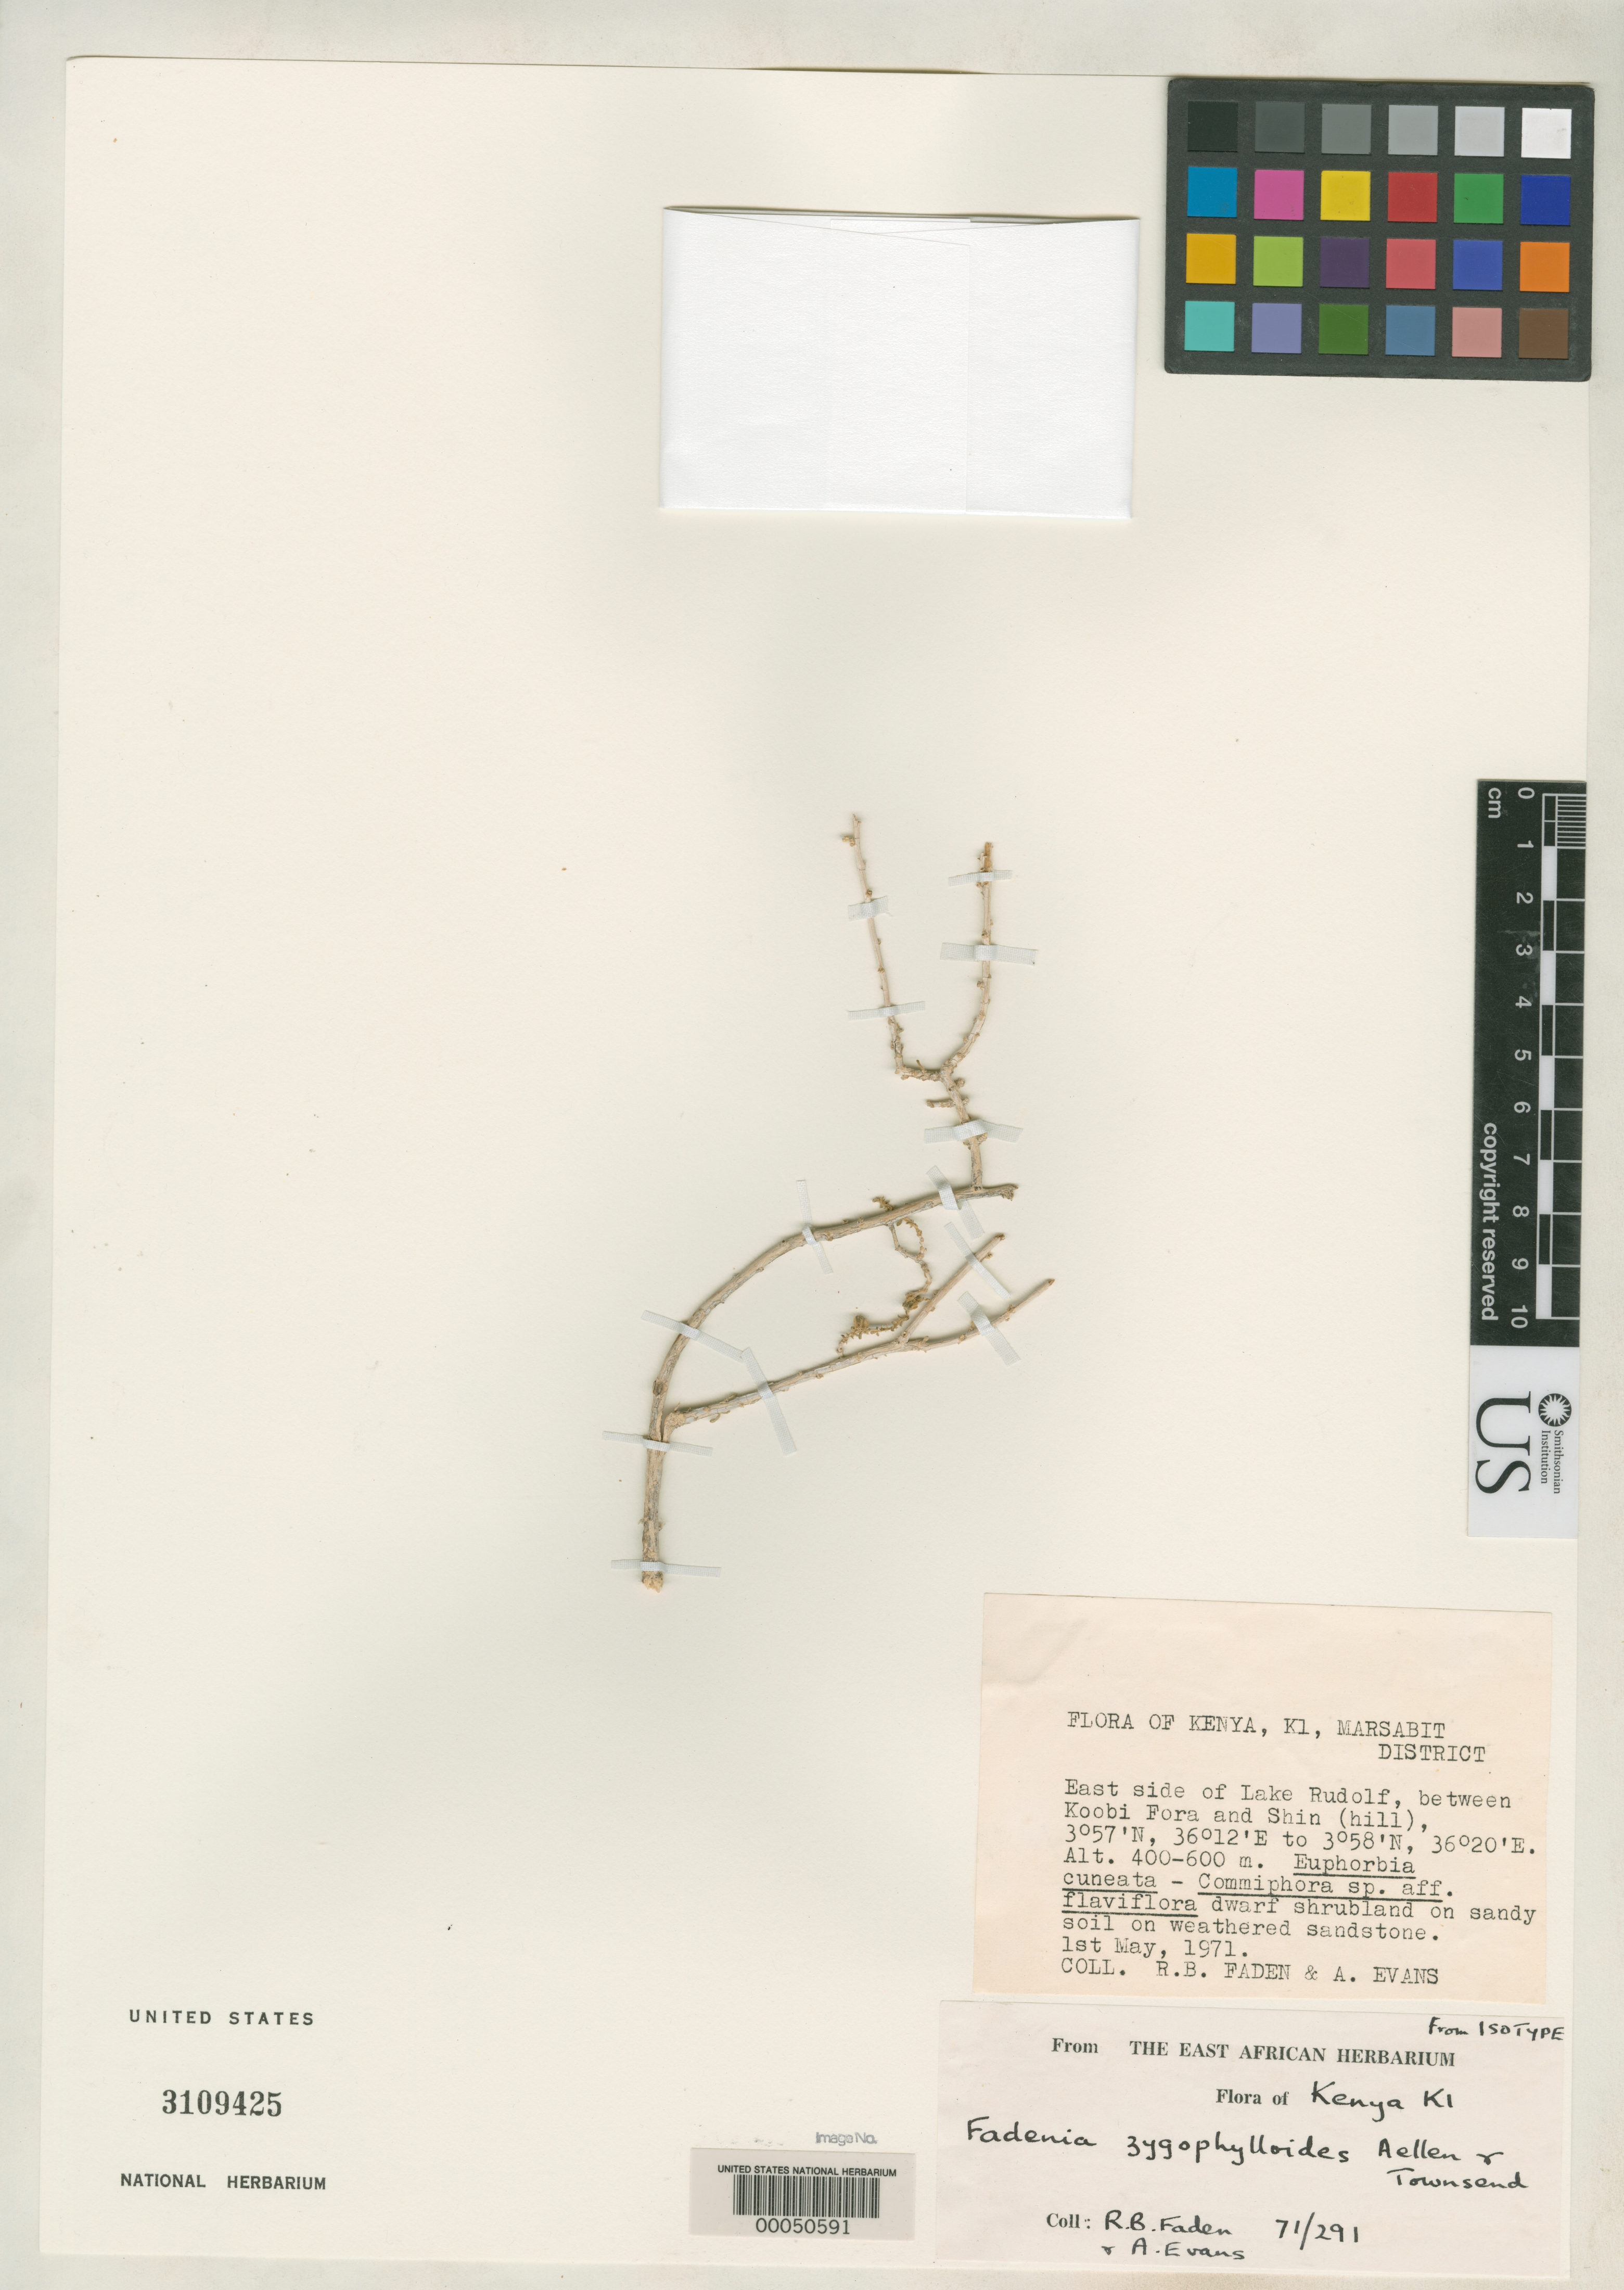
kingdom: Plantae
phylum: Tracheophyta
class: Magnoliopsida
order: Caryophyllales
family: Amaranthaceae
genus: Fadenia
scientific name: Fadenia zygophylloides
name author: Aellen & C. C. Towns.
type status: Isotype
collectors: R. B. Faden & A. J. Evans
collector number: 71/291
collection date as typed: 01 May 1971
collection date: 1971-05-01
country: Kenya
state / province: Marsabit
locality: E side of Lake Rudolf, between Koobi and Shin.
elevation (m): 400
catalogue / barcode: US 3109425